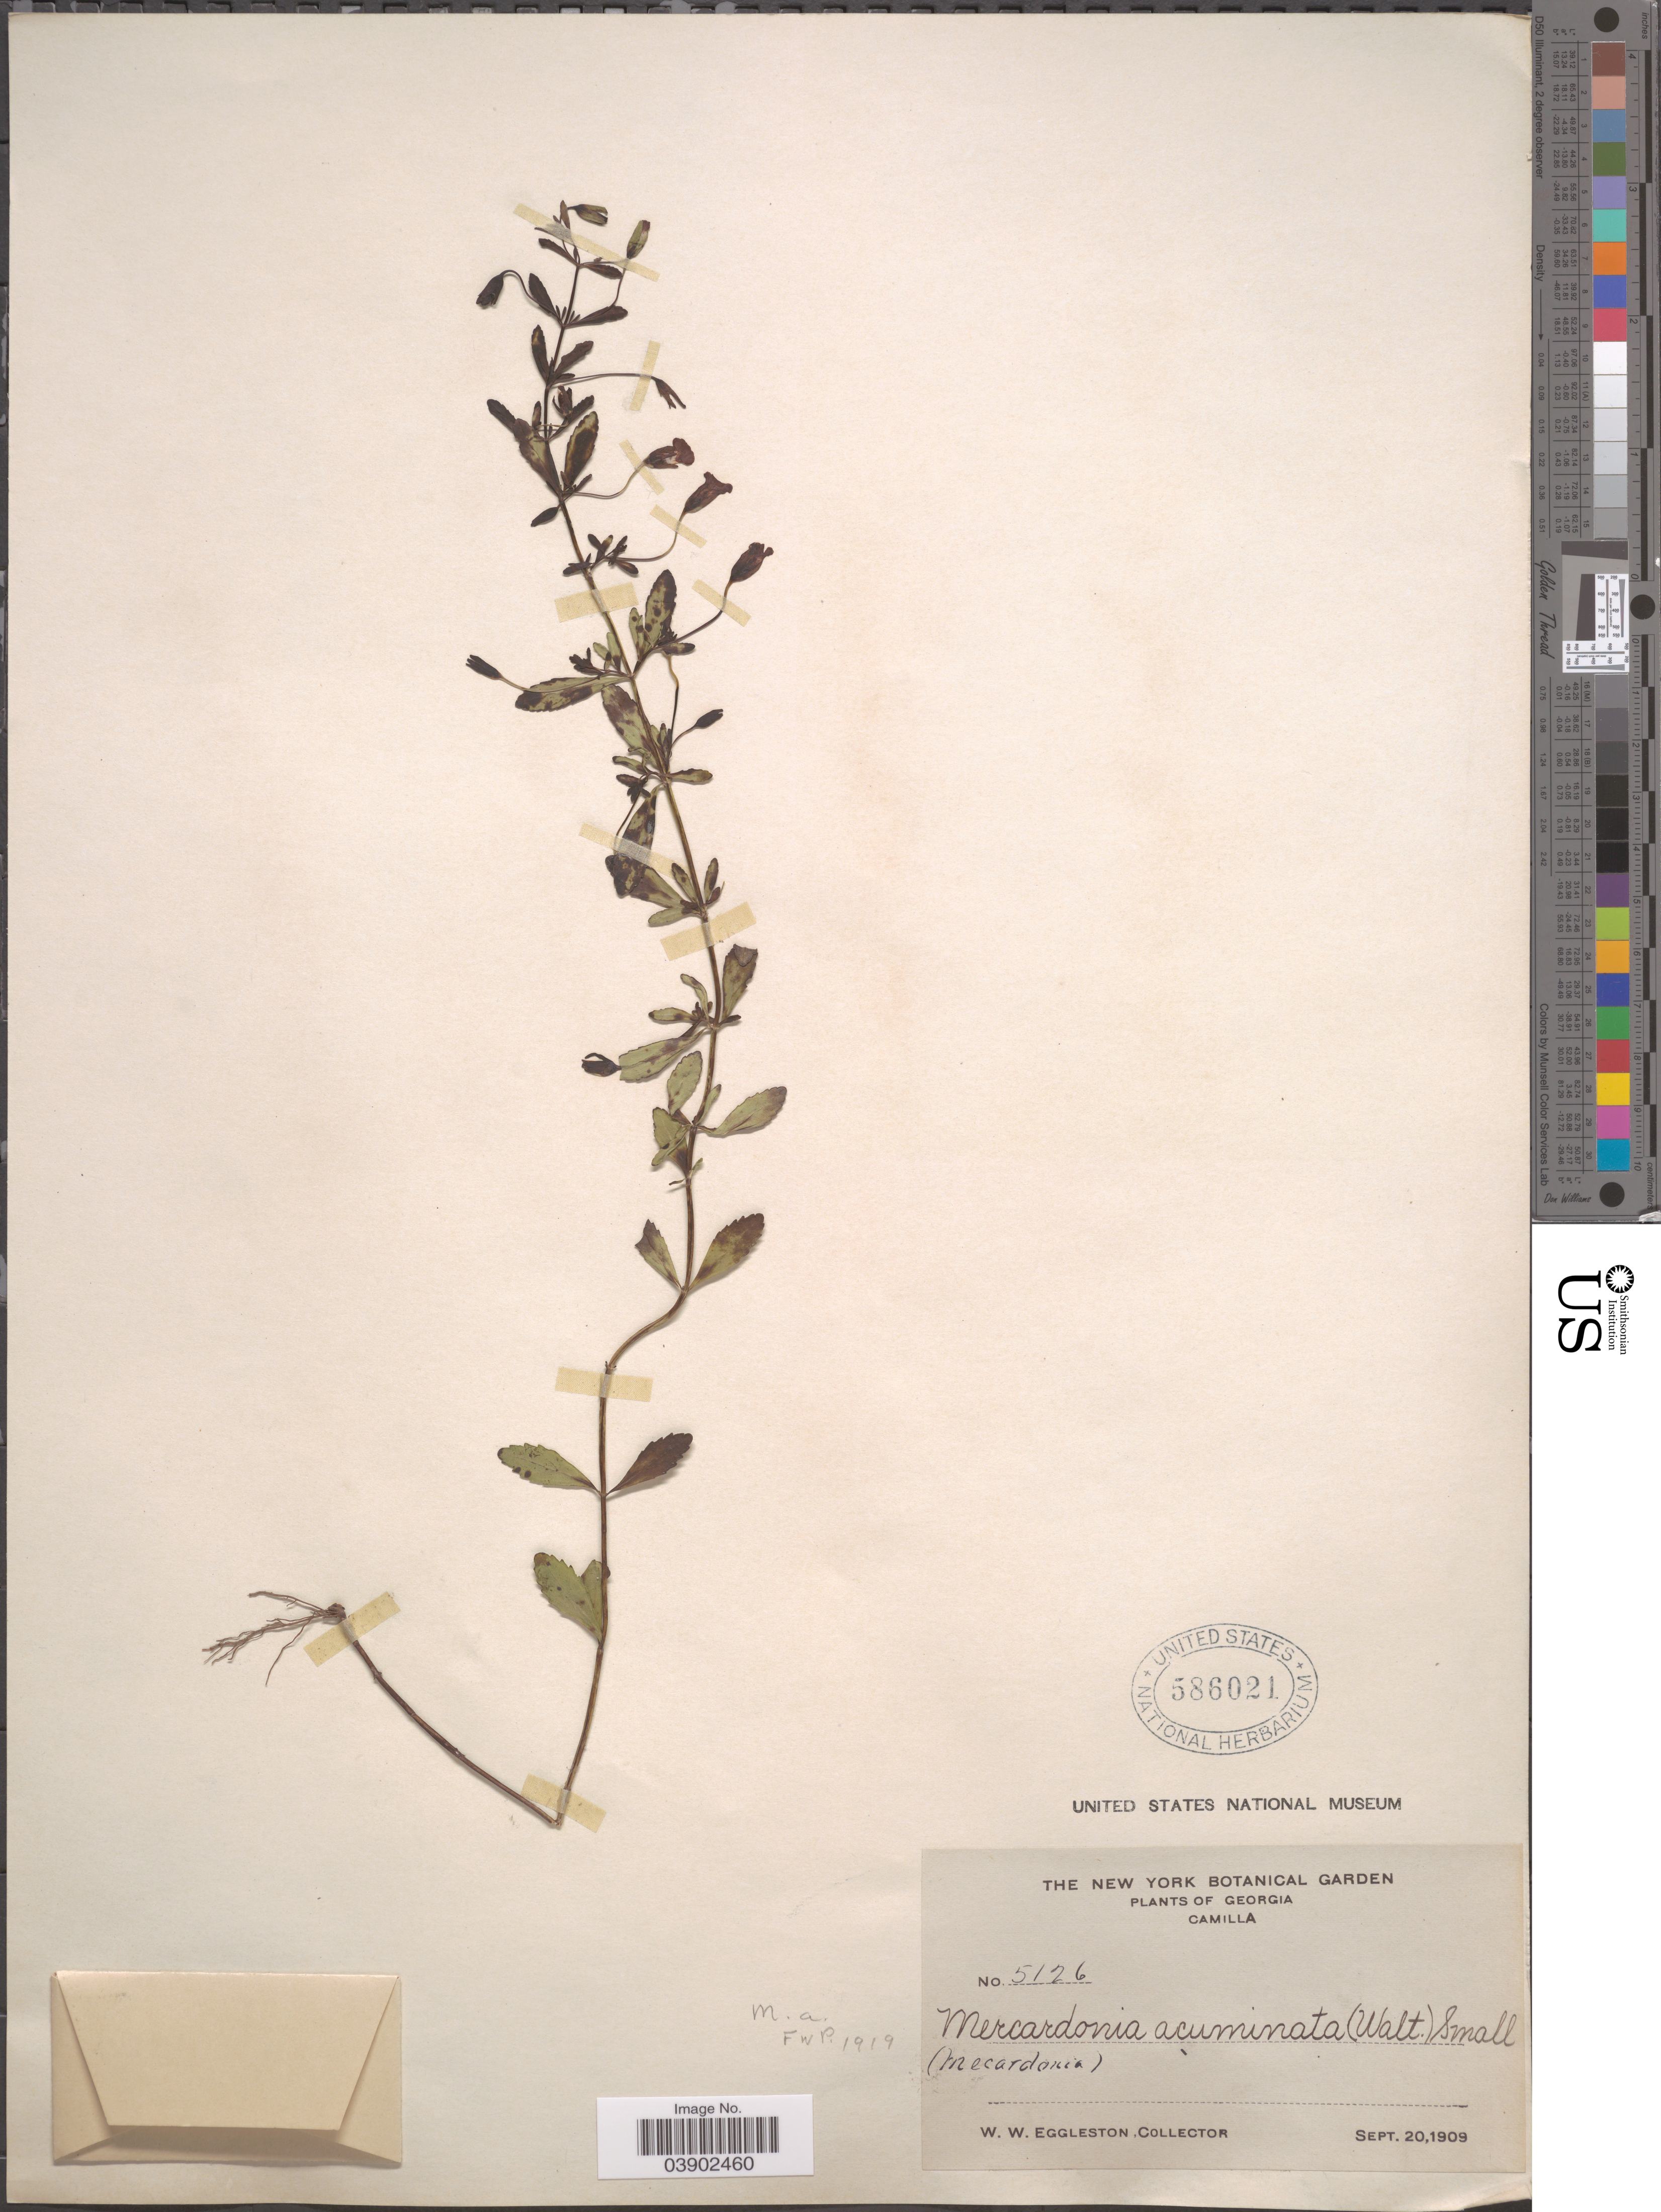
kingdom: Plantae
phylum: Tracheophyta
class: Magnoliopsida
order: Lamiales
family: Plantaginaceae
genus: Mecardonia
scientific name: Mecardonia acuminata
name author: (Walter) Small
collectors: W. W. Eggleston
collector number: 5126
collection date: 1909-09-20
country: United States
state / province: Georgia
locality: Camilla.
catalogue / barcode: US 586021